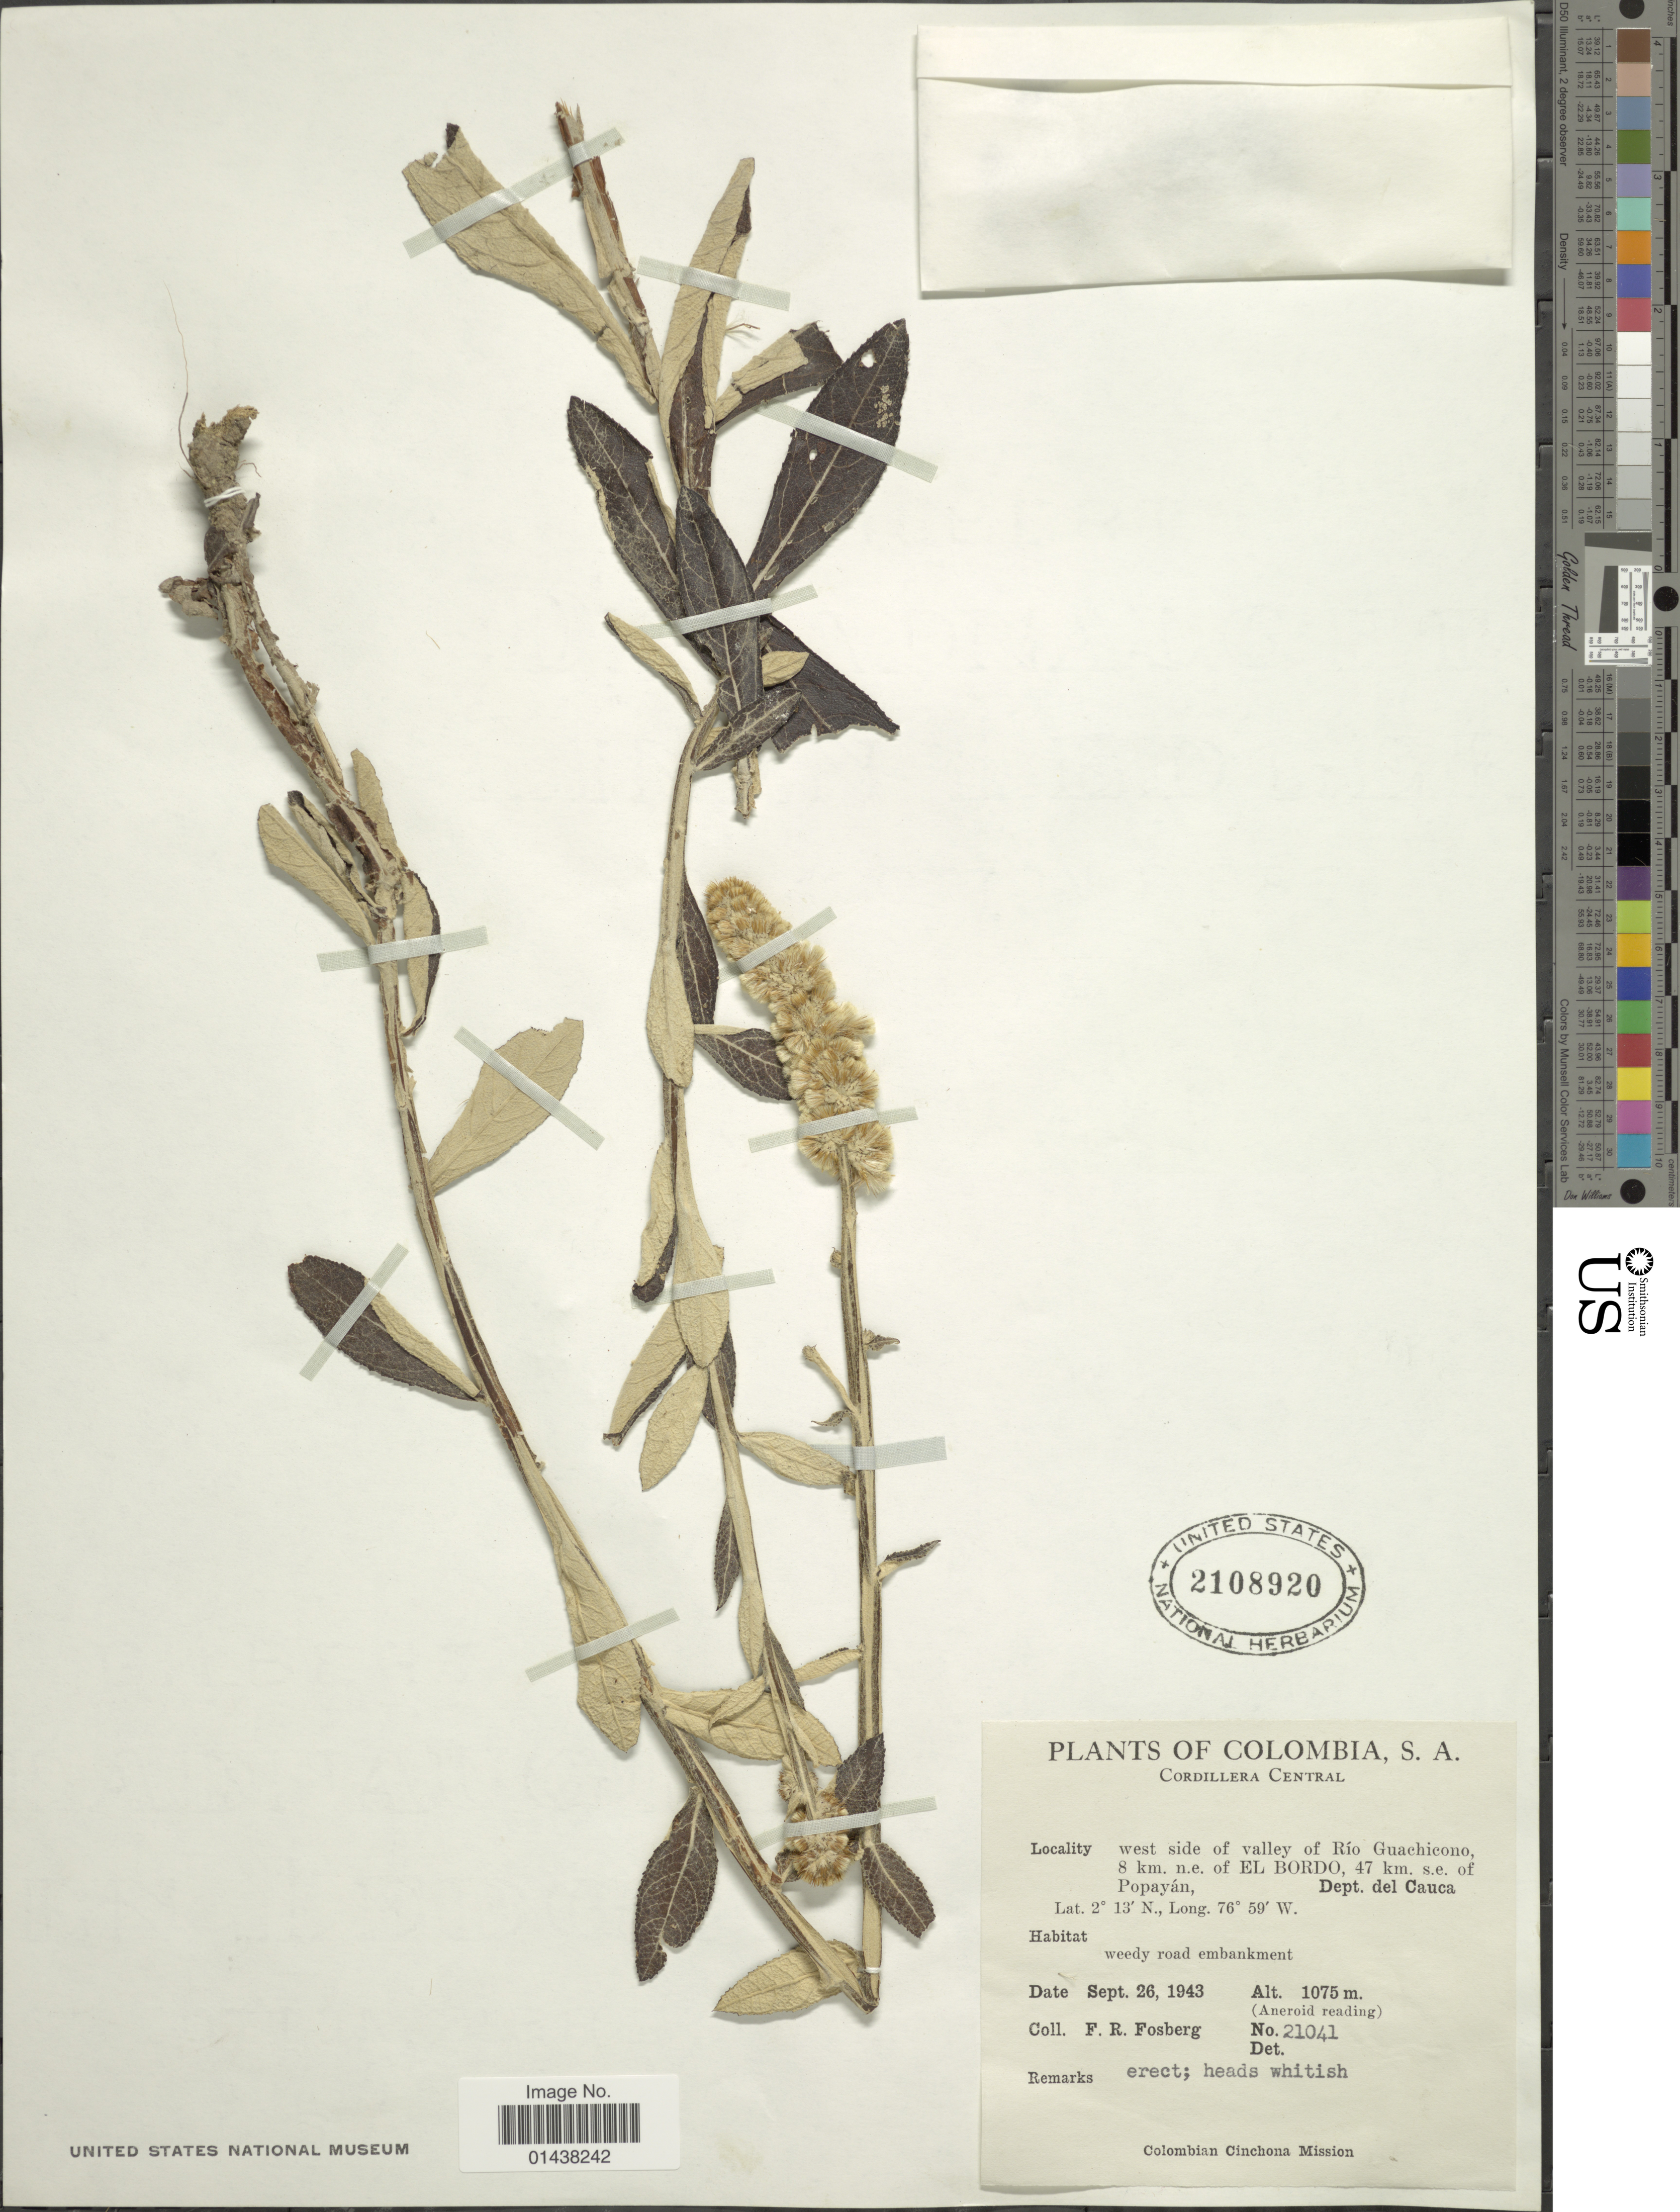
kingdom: Plantae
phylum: Tracheophyta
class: Magnoliopsida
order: Asterales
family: Asteraceae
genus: Pterocaulon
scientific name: Pterocaulon virgatum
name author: (L.) DC.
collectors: F. R. Fosberg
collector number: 21041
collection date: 1943-09-26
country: Colombia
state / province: Cauca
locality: Cordillera Central, west side of valley of Rio Guachicono, 8 km. n.e. of El Bordo, 47 km. s.e. of Popayan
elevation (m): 1075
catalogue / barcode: US 2108920